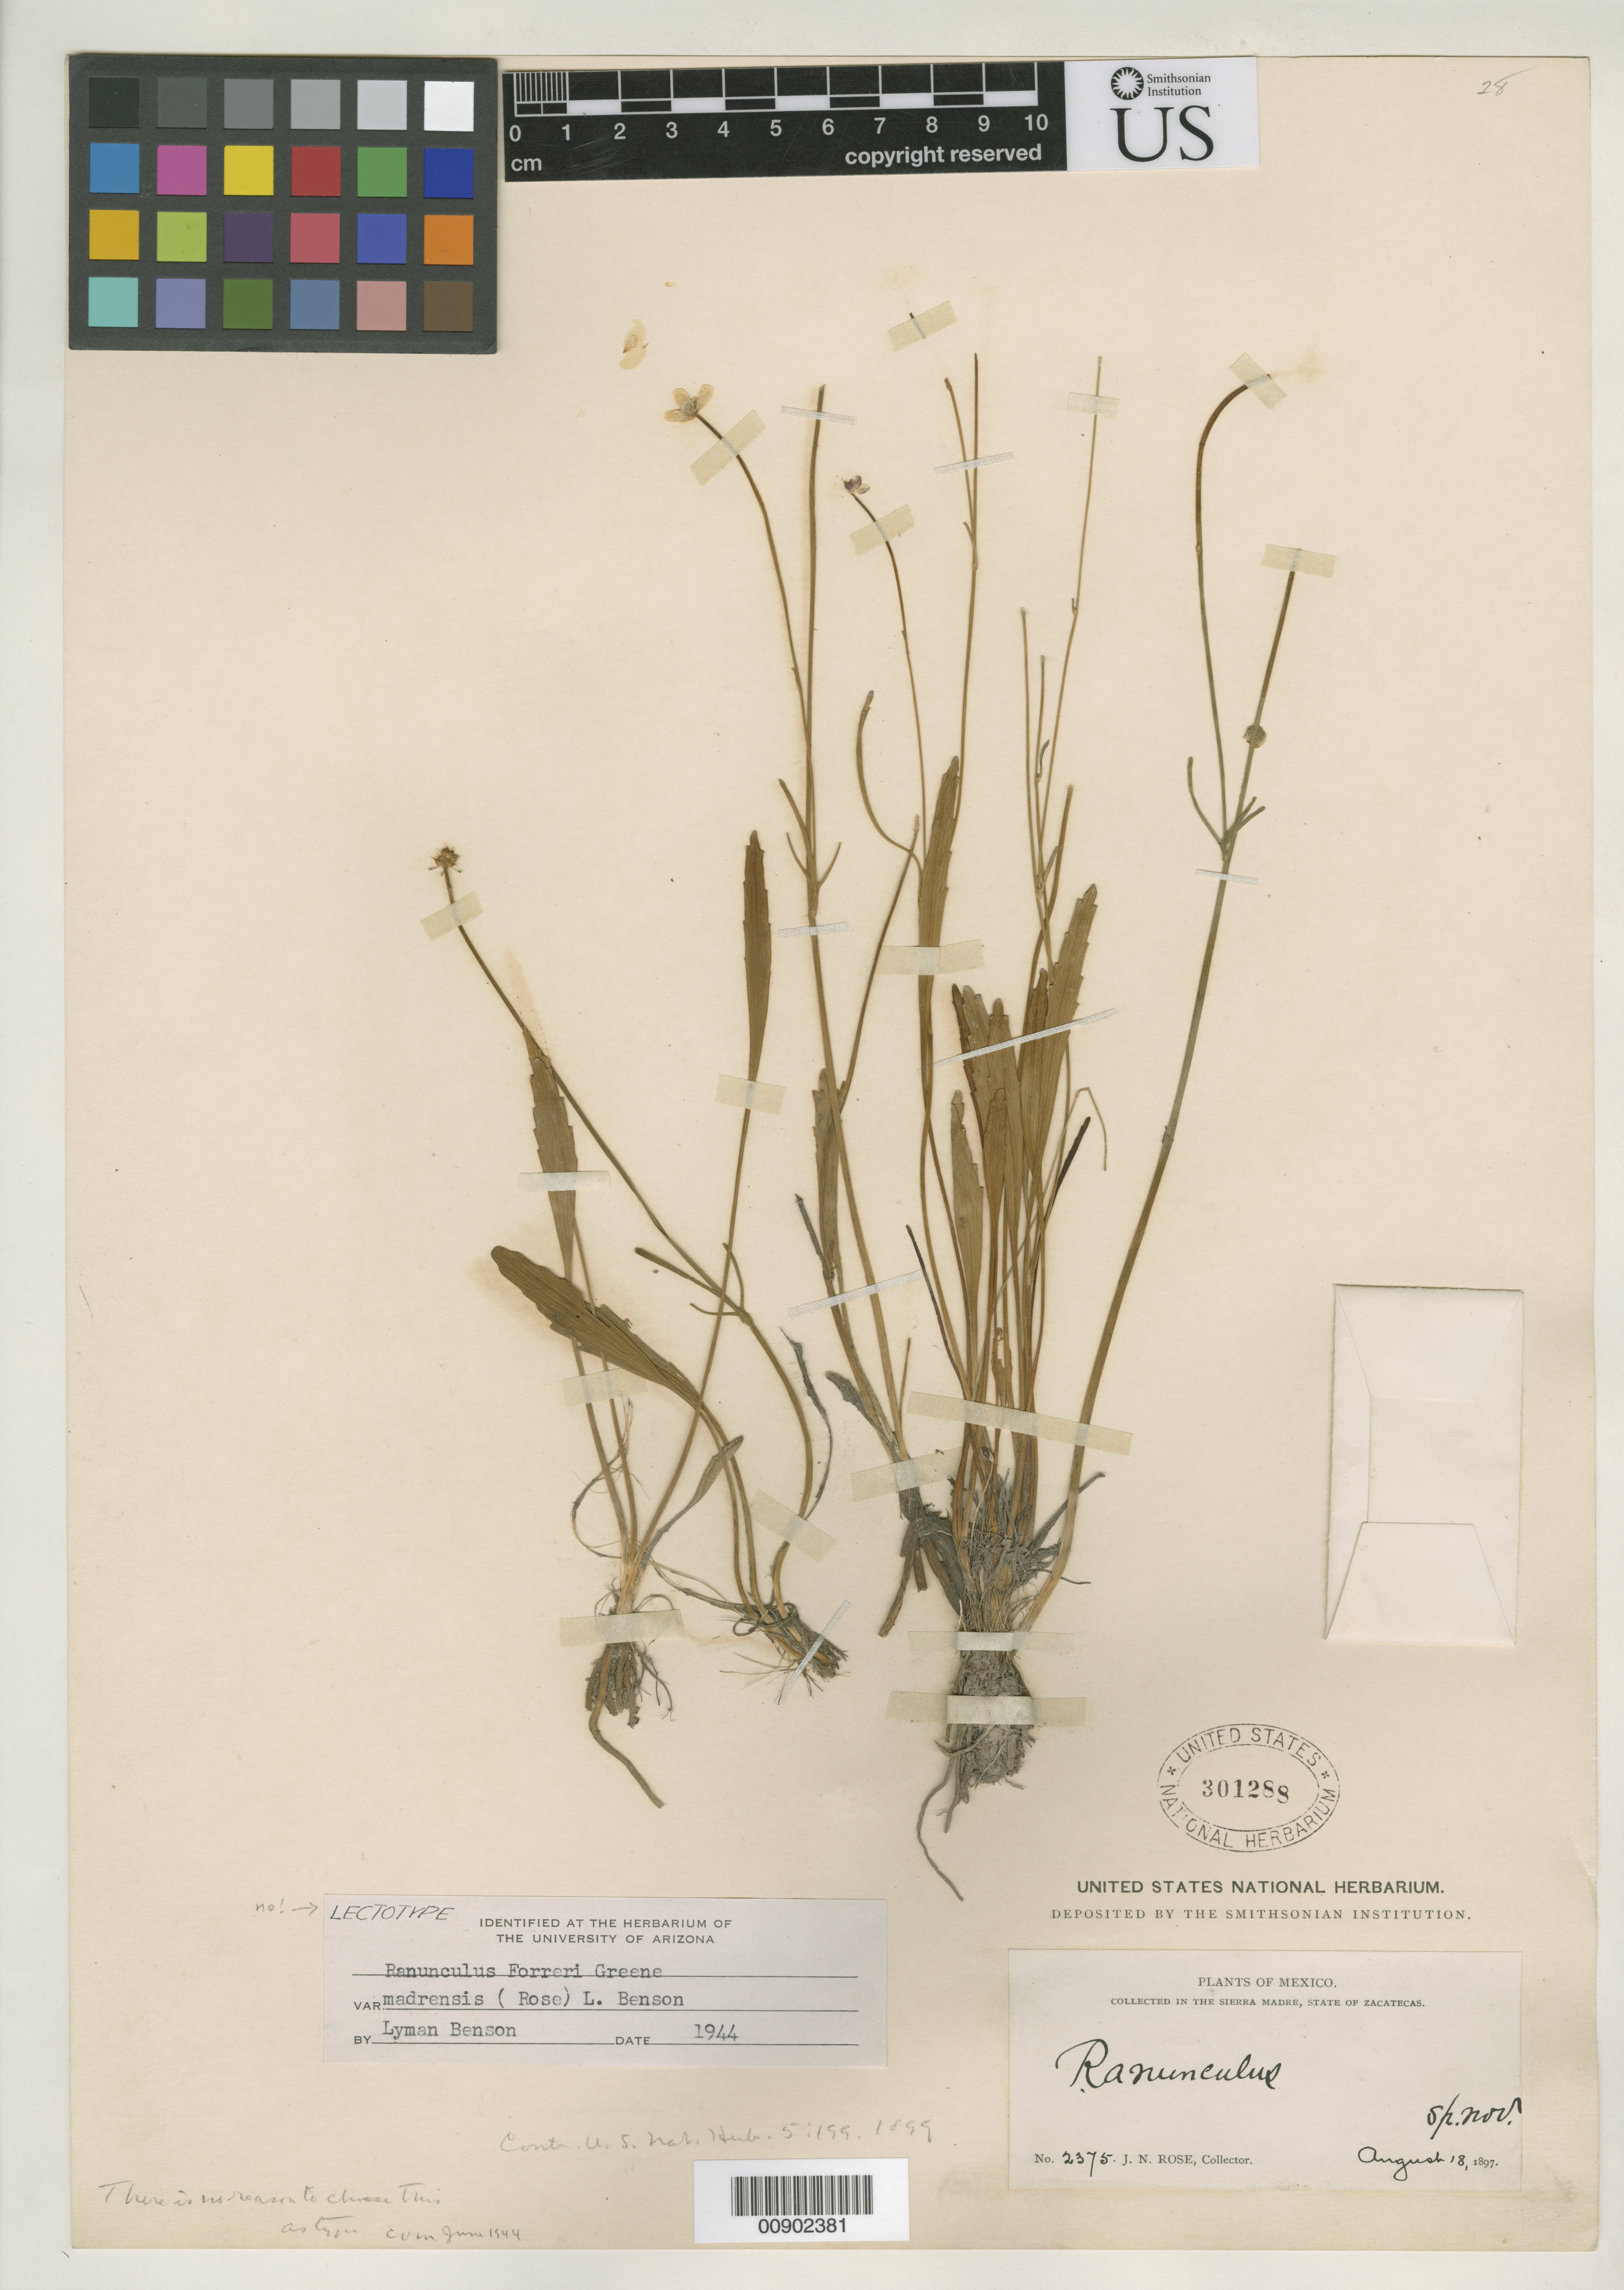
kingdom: Plantae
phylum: Tracheophyta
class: Magnoliopsida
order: Ranunculales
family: Ranunculaceae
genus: Ranunculus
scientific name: Ranunculus madrensis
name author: Rose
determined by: Benson, L. D., (POM), Pomona College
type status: Syntype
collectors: J. N. Rose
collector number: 2375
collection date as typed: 18 Aug 1897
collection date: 1897-08-18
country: Mexico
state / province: Zacatecas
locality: Sierra Madre, State of Zacatecas.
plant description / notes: This sheet annotated as "LECTOTYPE" but lectotype collection is Rose 2102 as designated by L. Benson, Amer. Midl. Naturalist 40: 144-145 (1948).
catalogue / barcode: US 301288